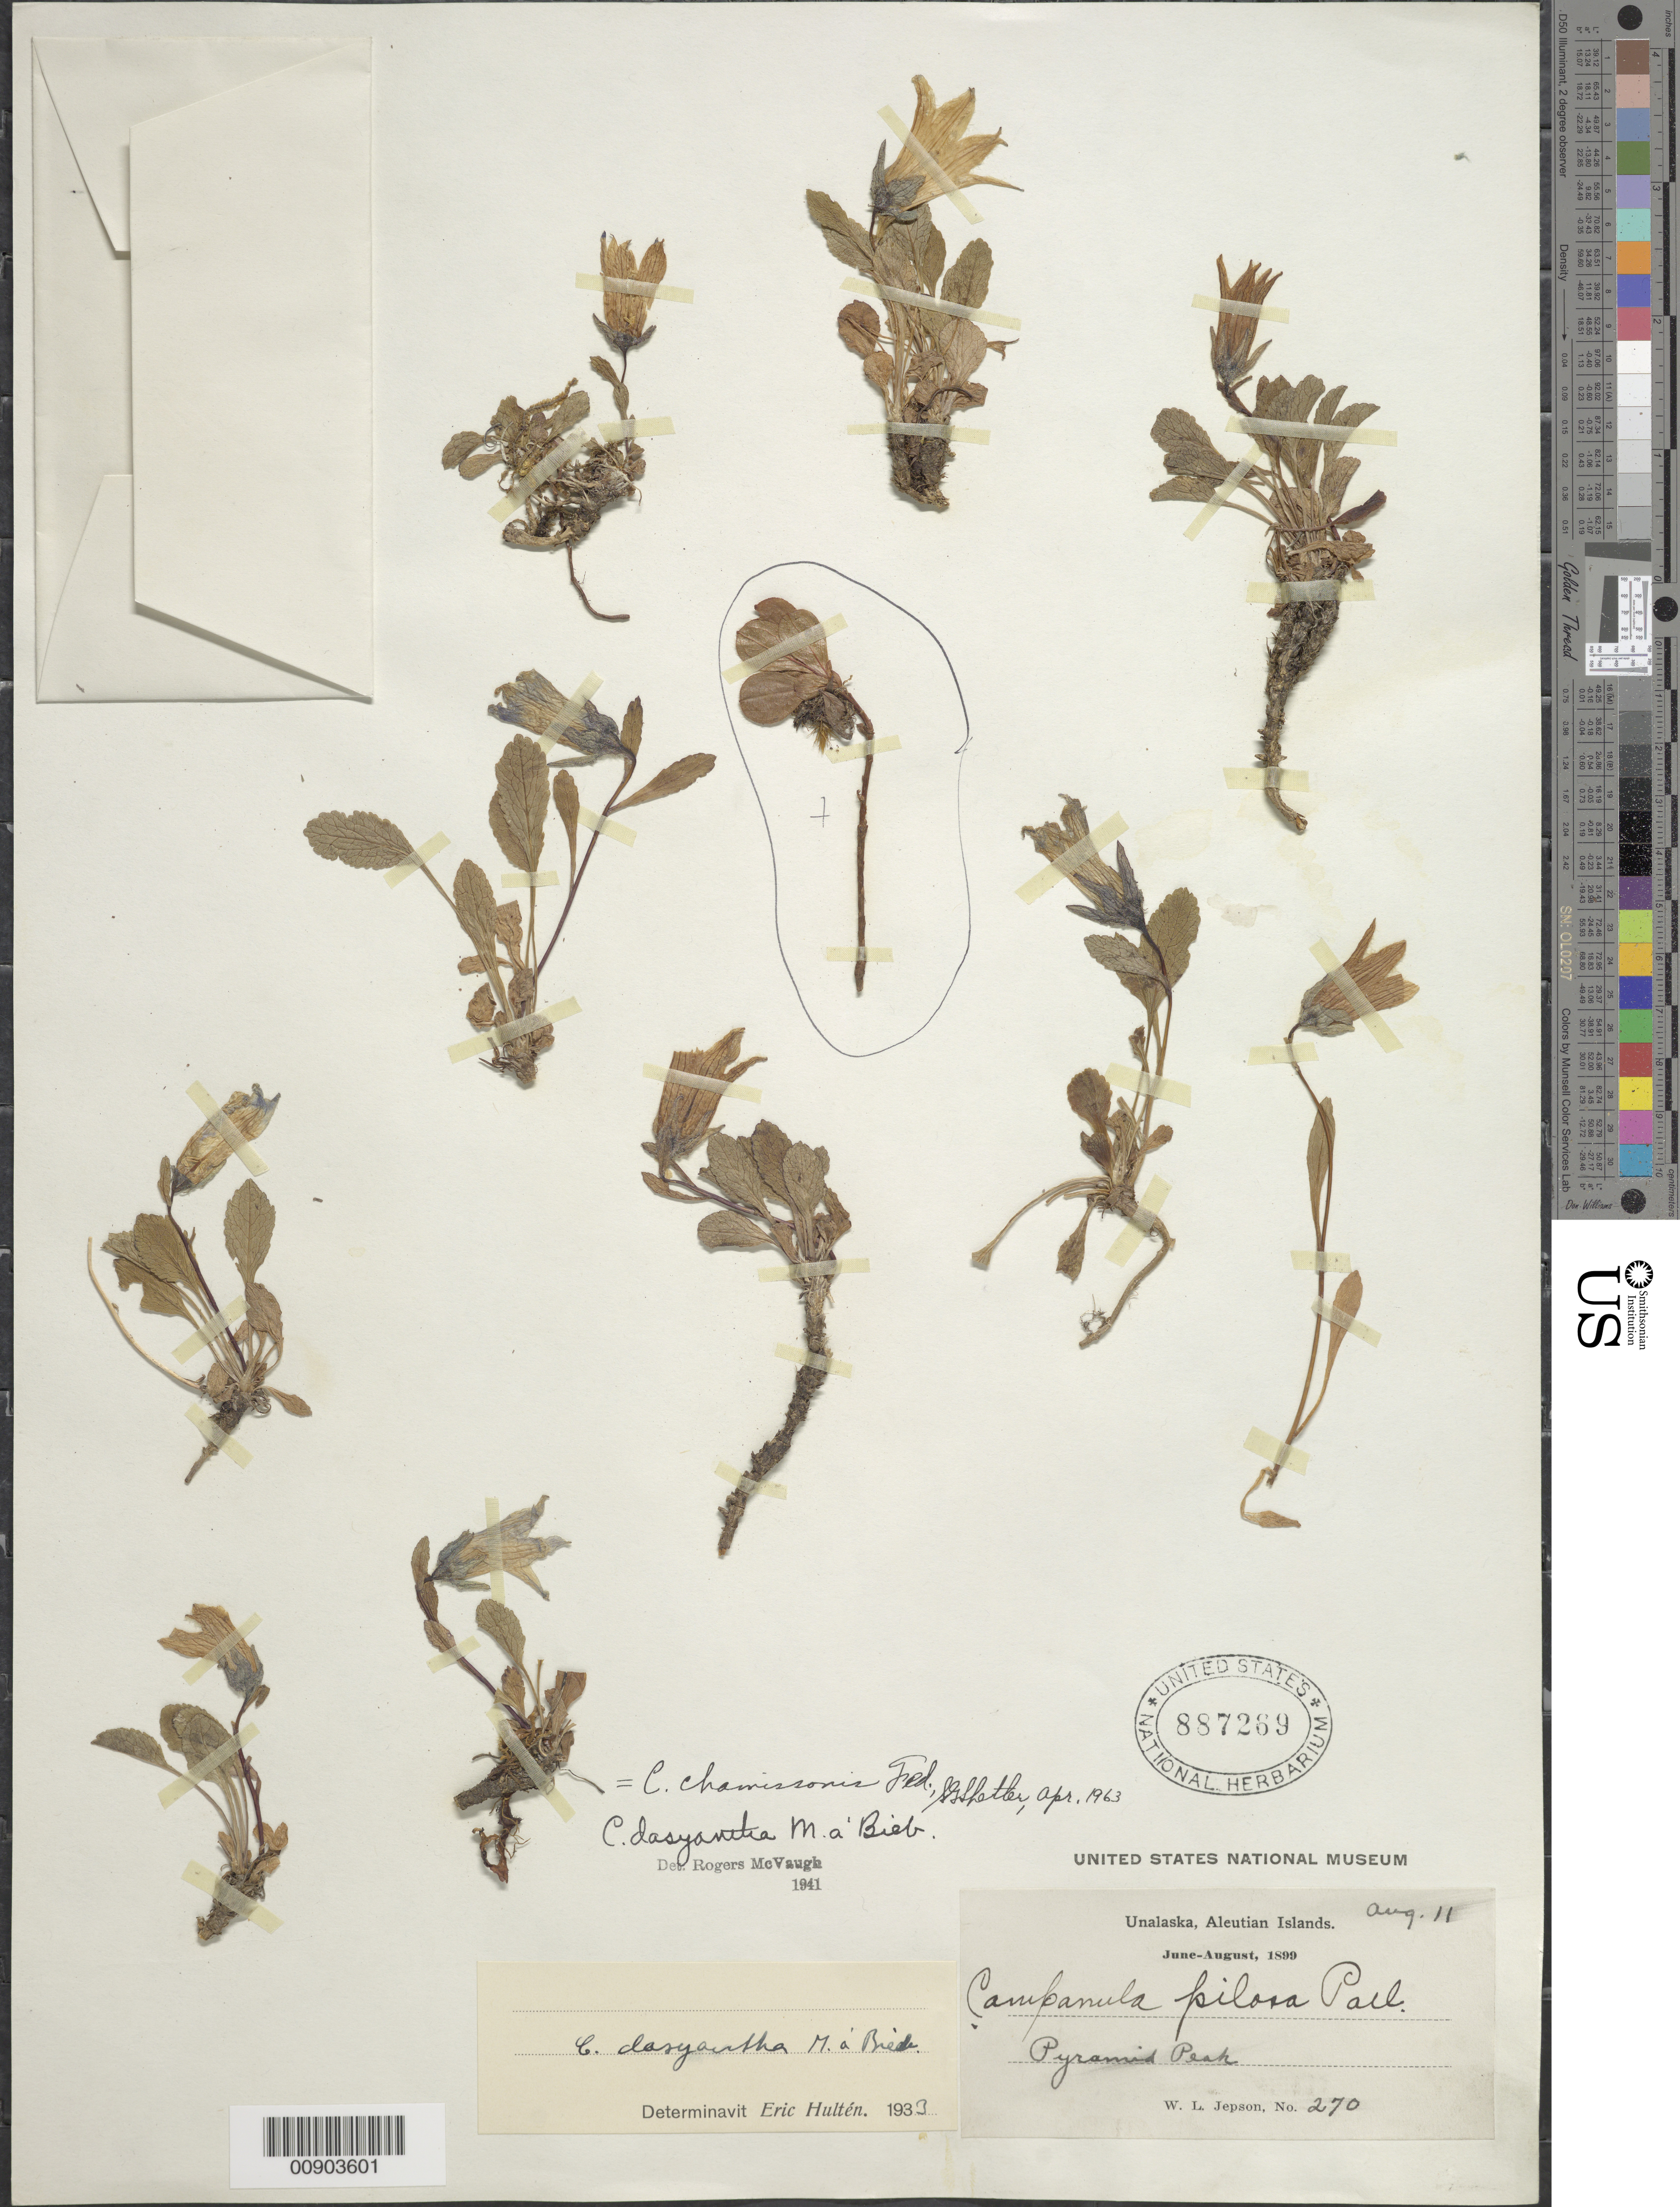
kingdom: Plantae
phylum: Tracheophyta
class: Magnoliopsida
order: Asterales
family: Campanulaceae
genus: Campanula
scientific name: Campanula chamissonis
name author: Fedorov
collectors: W. L. Jepson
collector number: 270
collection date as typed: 11 Aug 1899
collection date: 1899-08-11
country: United States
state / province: Alaska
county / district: Aleutians West Census Area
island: Unalaska Island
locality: Unalaska, Pyramid Peak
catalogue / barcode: US 887269